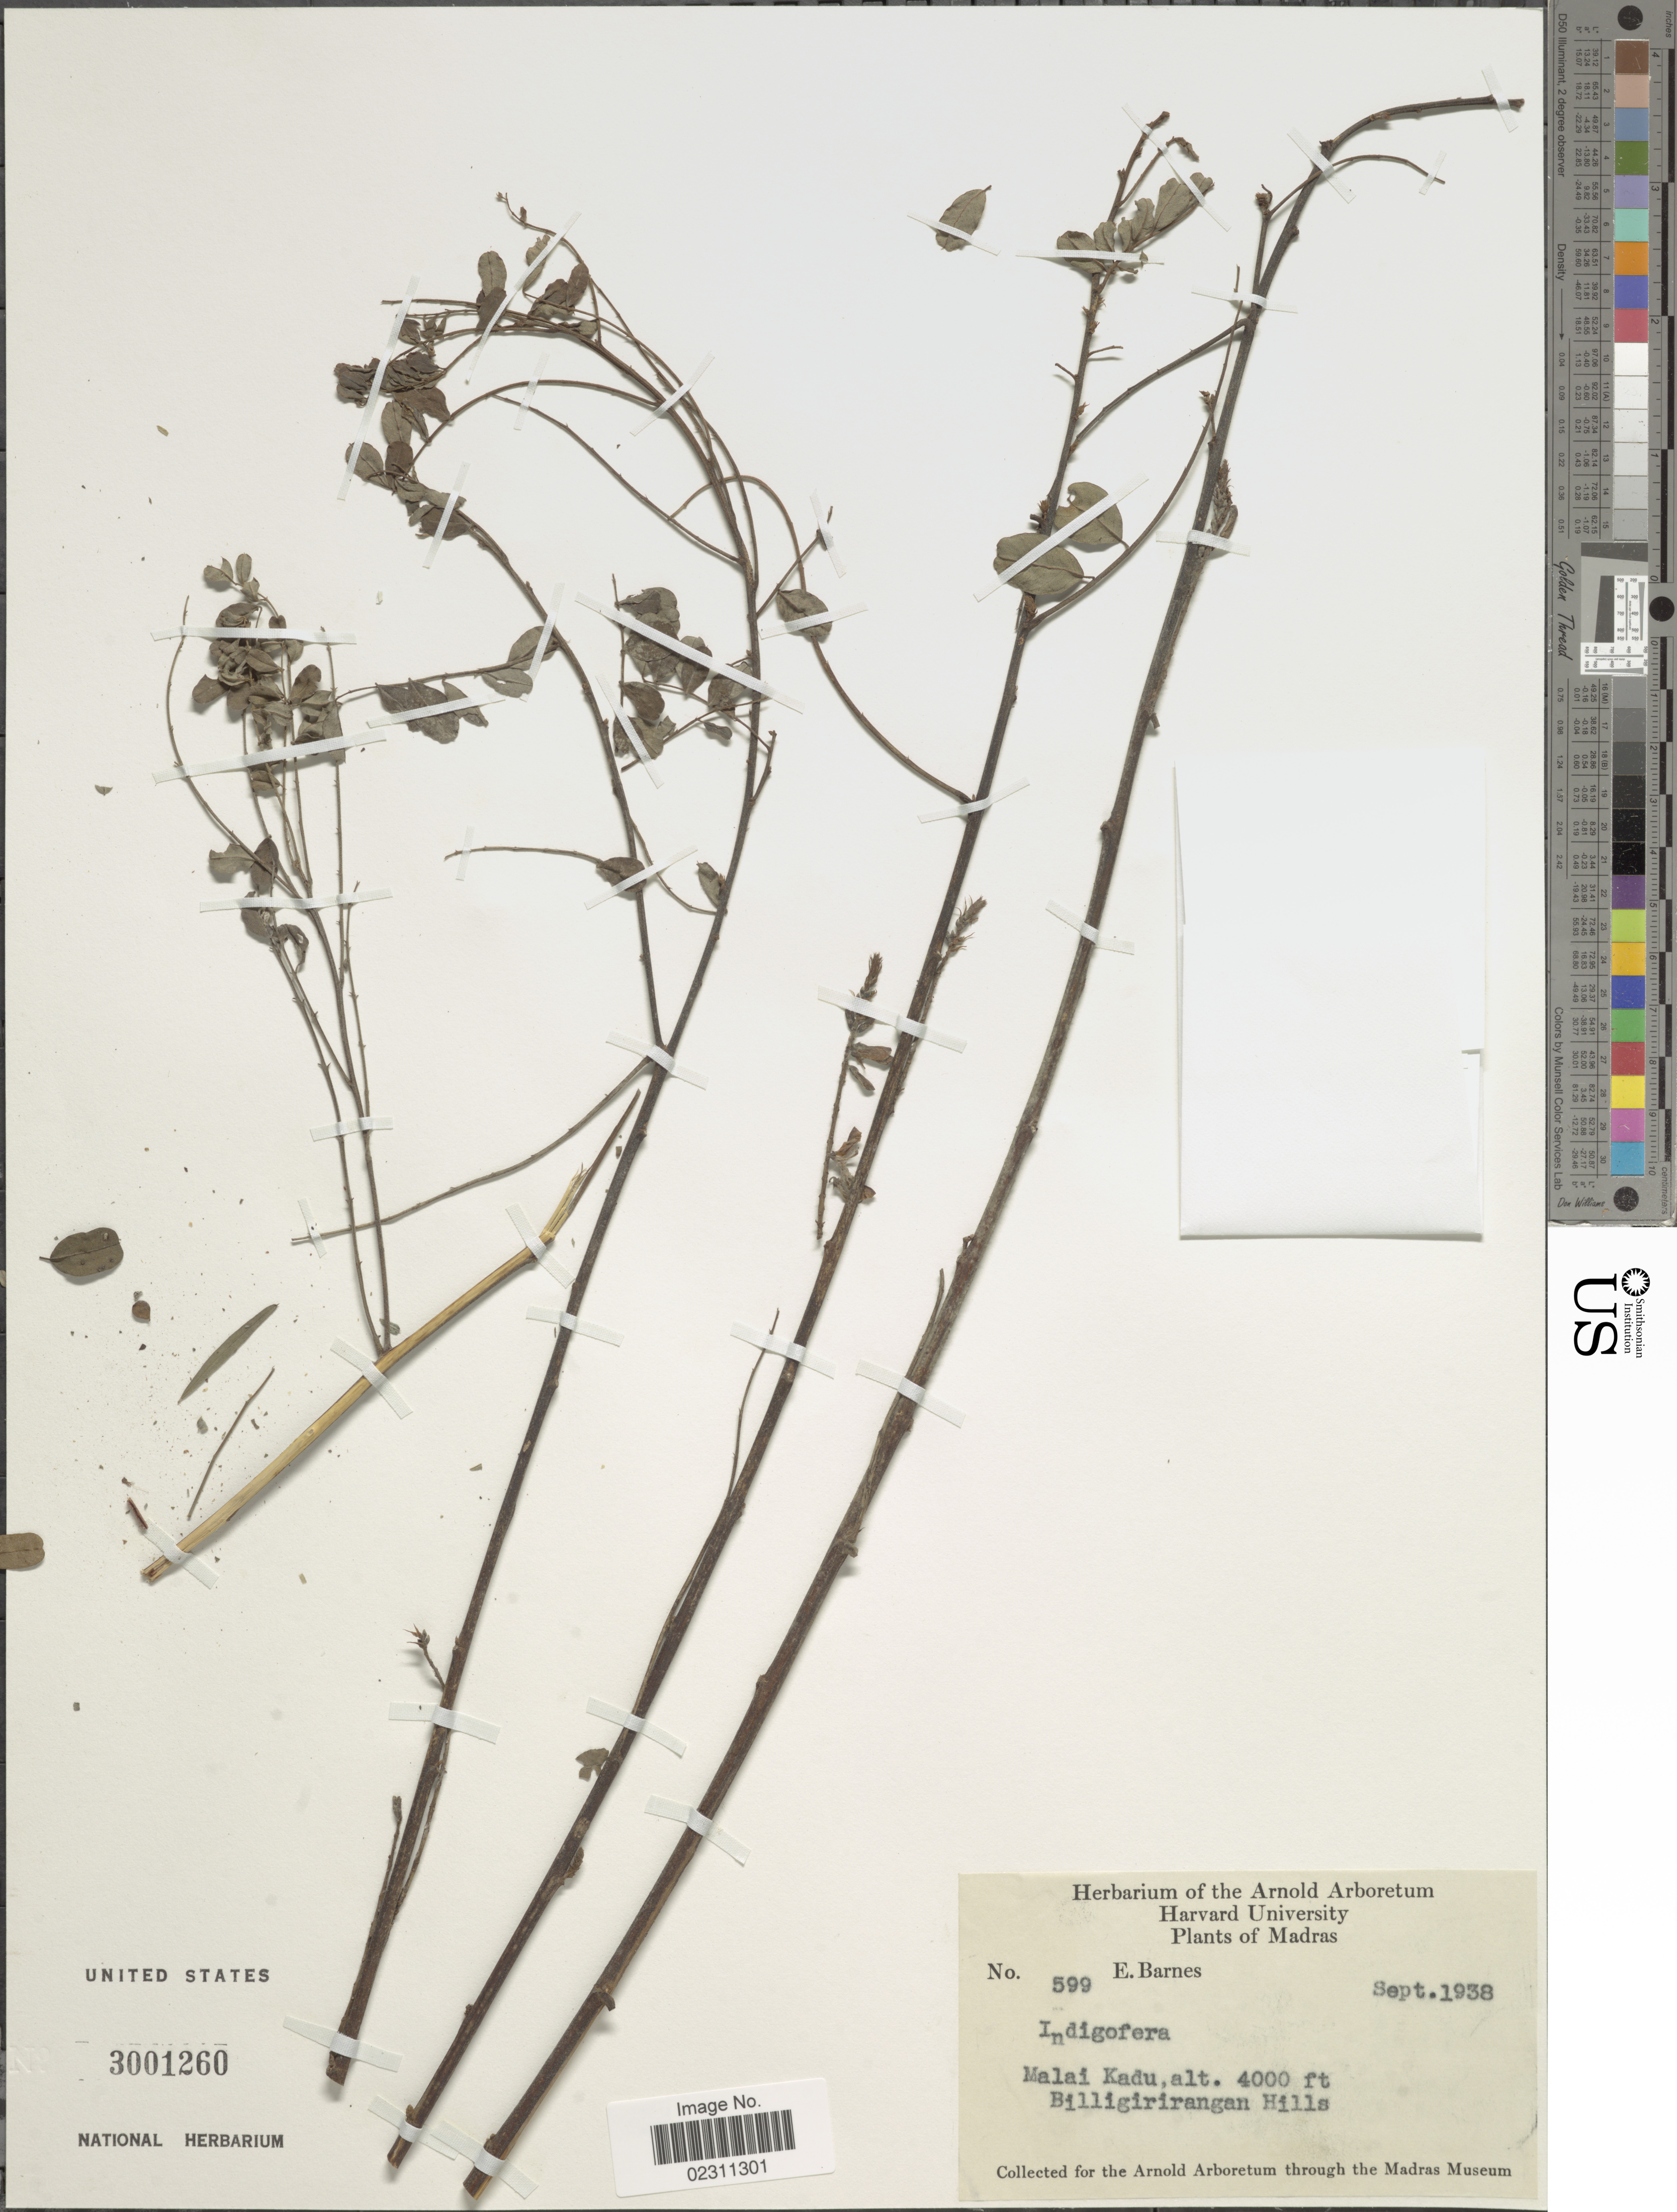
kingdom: Plantae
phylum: Tracheophyta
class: Magnoliopsida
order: Fabales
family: Fabaceae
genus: Indigofera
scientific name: Indigofera sp.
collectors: E. Barnes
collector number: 599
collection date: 1938-09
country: India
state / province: Karnataka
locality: Madras. Malai Kadu. Biligiriranga Hills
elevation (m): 1219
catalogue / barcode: US 3001260